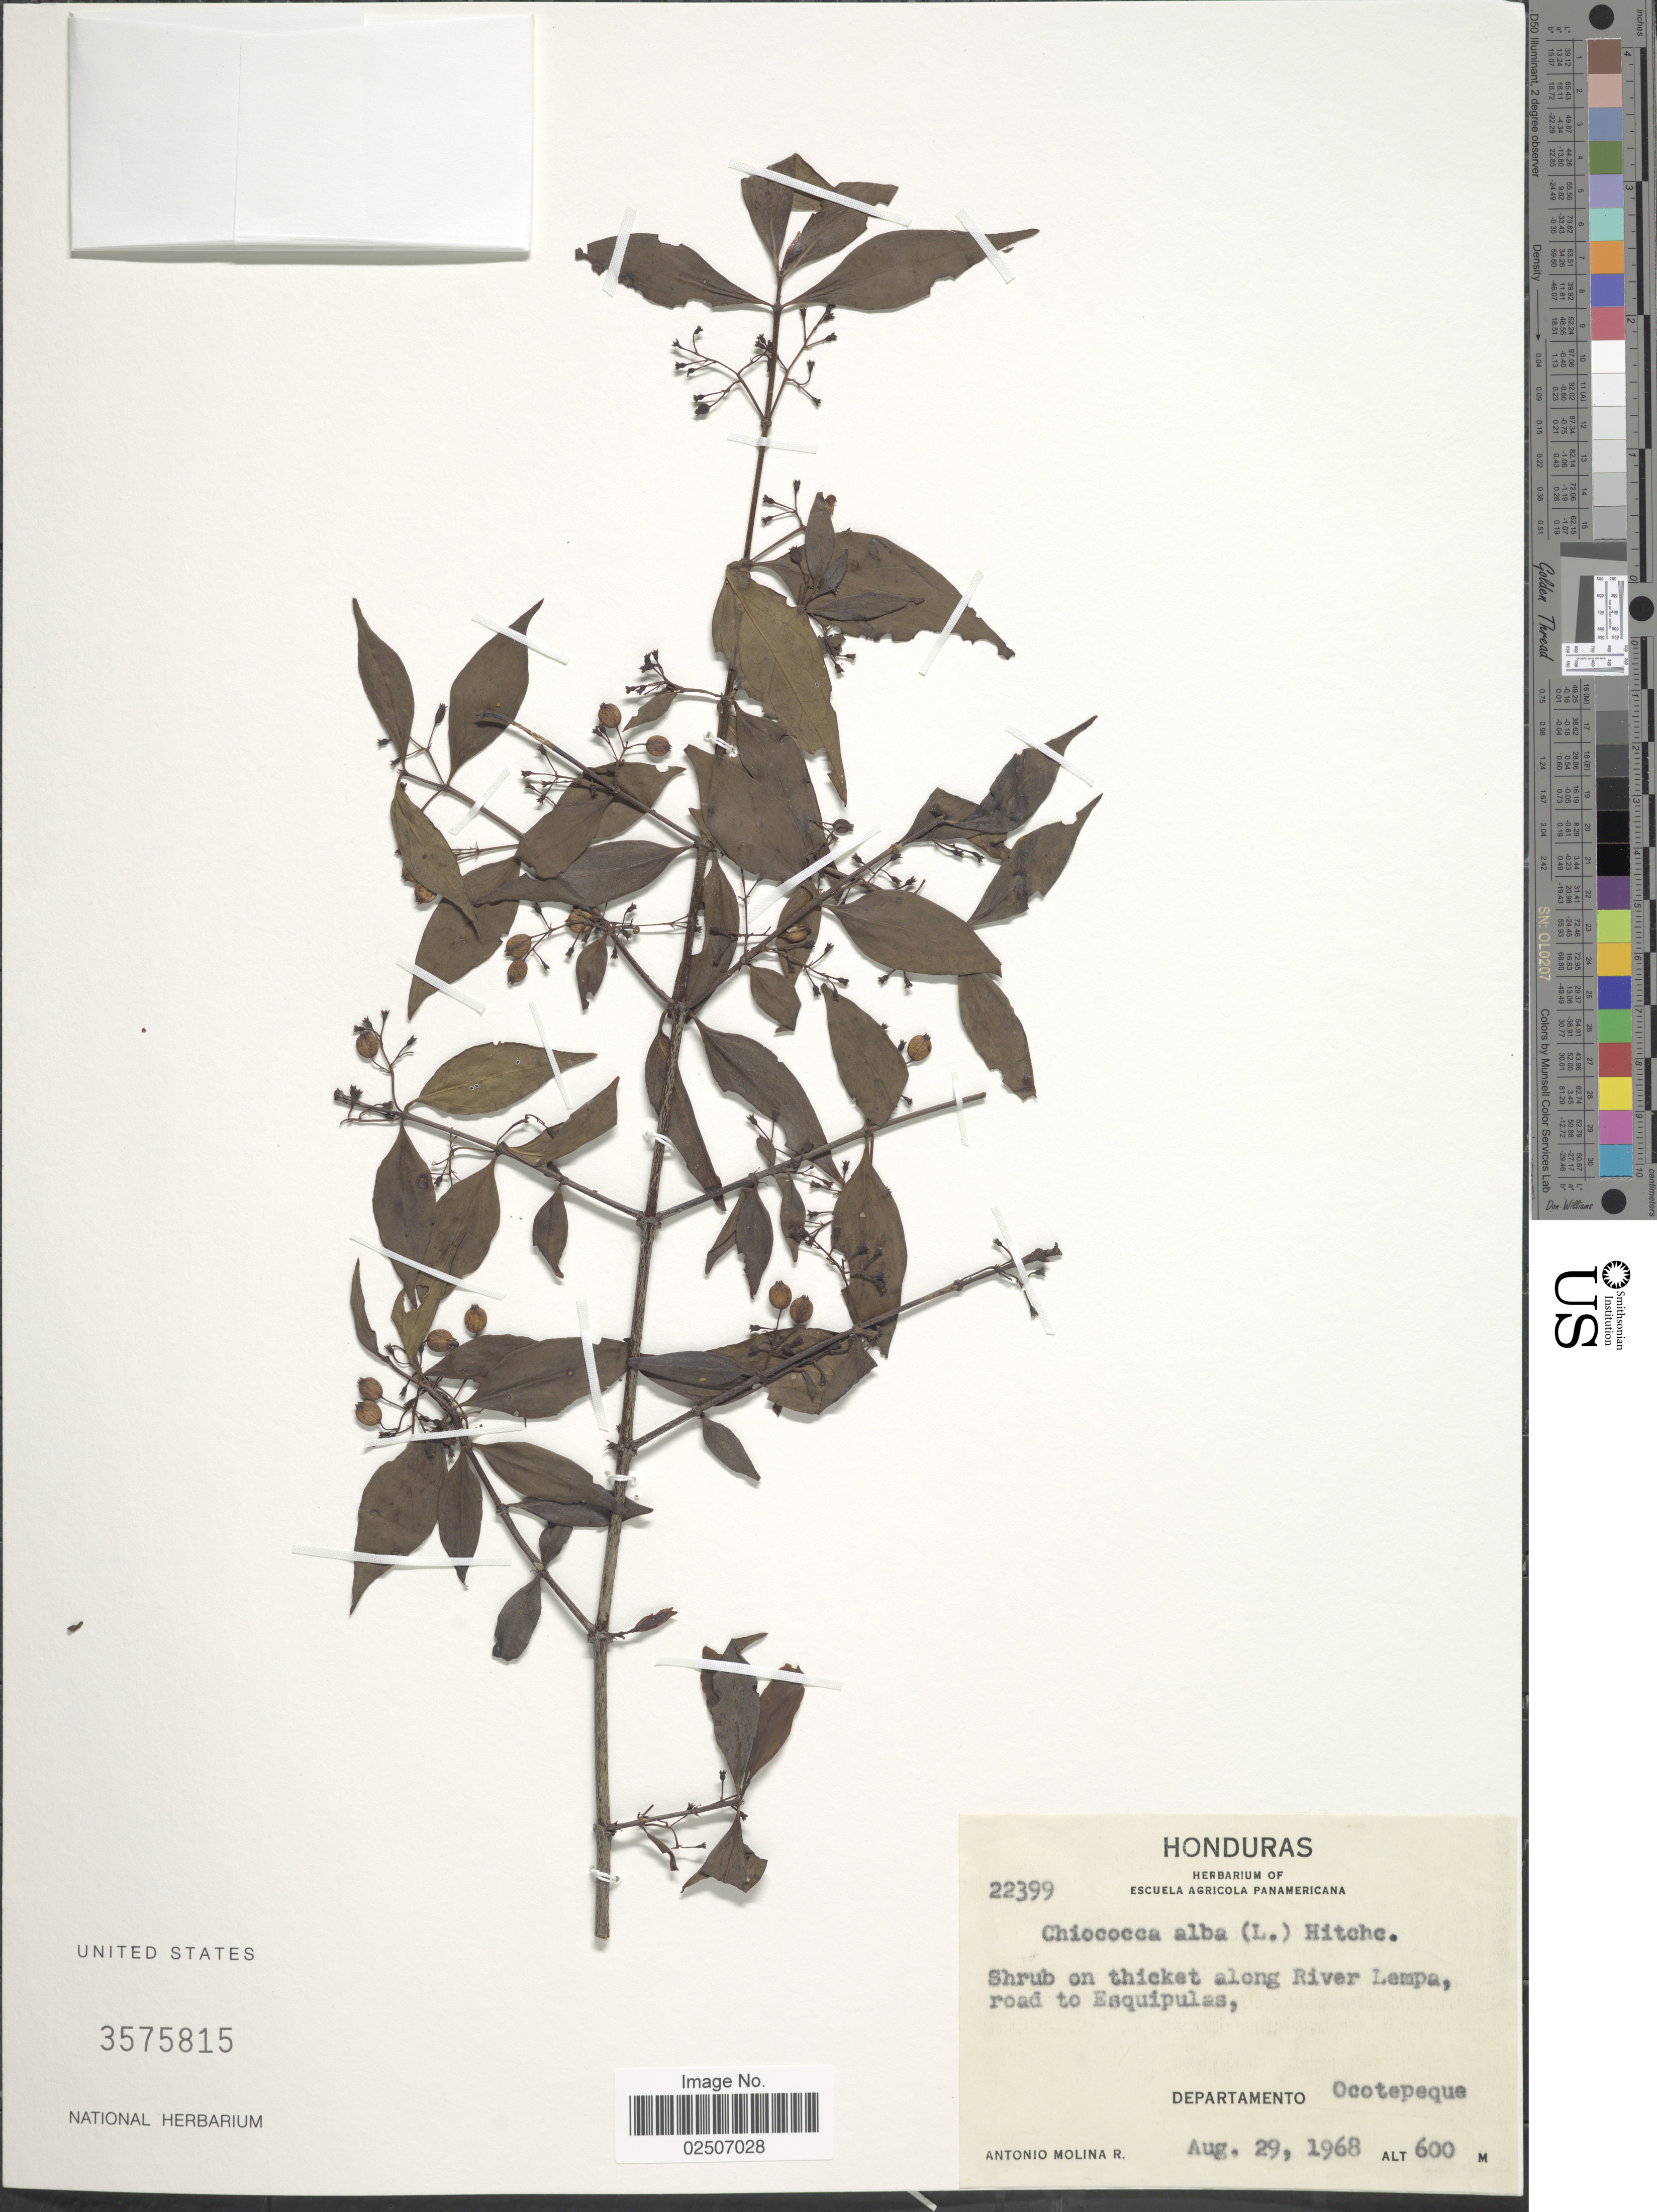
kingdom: Plantae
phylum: Tracheophyta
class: Magnoliopsida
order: Gentianales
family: Rubiaceae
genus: Chiococca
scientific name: Chiococca alba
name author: (L.) Hitchc.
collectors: A. Molina R.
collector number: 22399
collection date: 1968-08-29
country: Honduras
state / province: Ocotepeque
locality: Shrub on thicket along River Lempa, road to Esquipulas, Departamento Ocotepeque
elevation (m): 600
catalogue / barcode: US 3575815